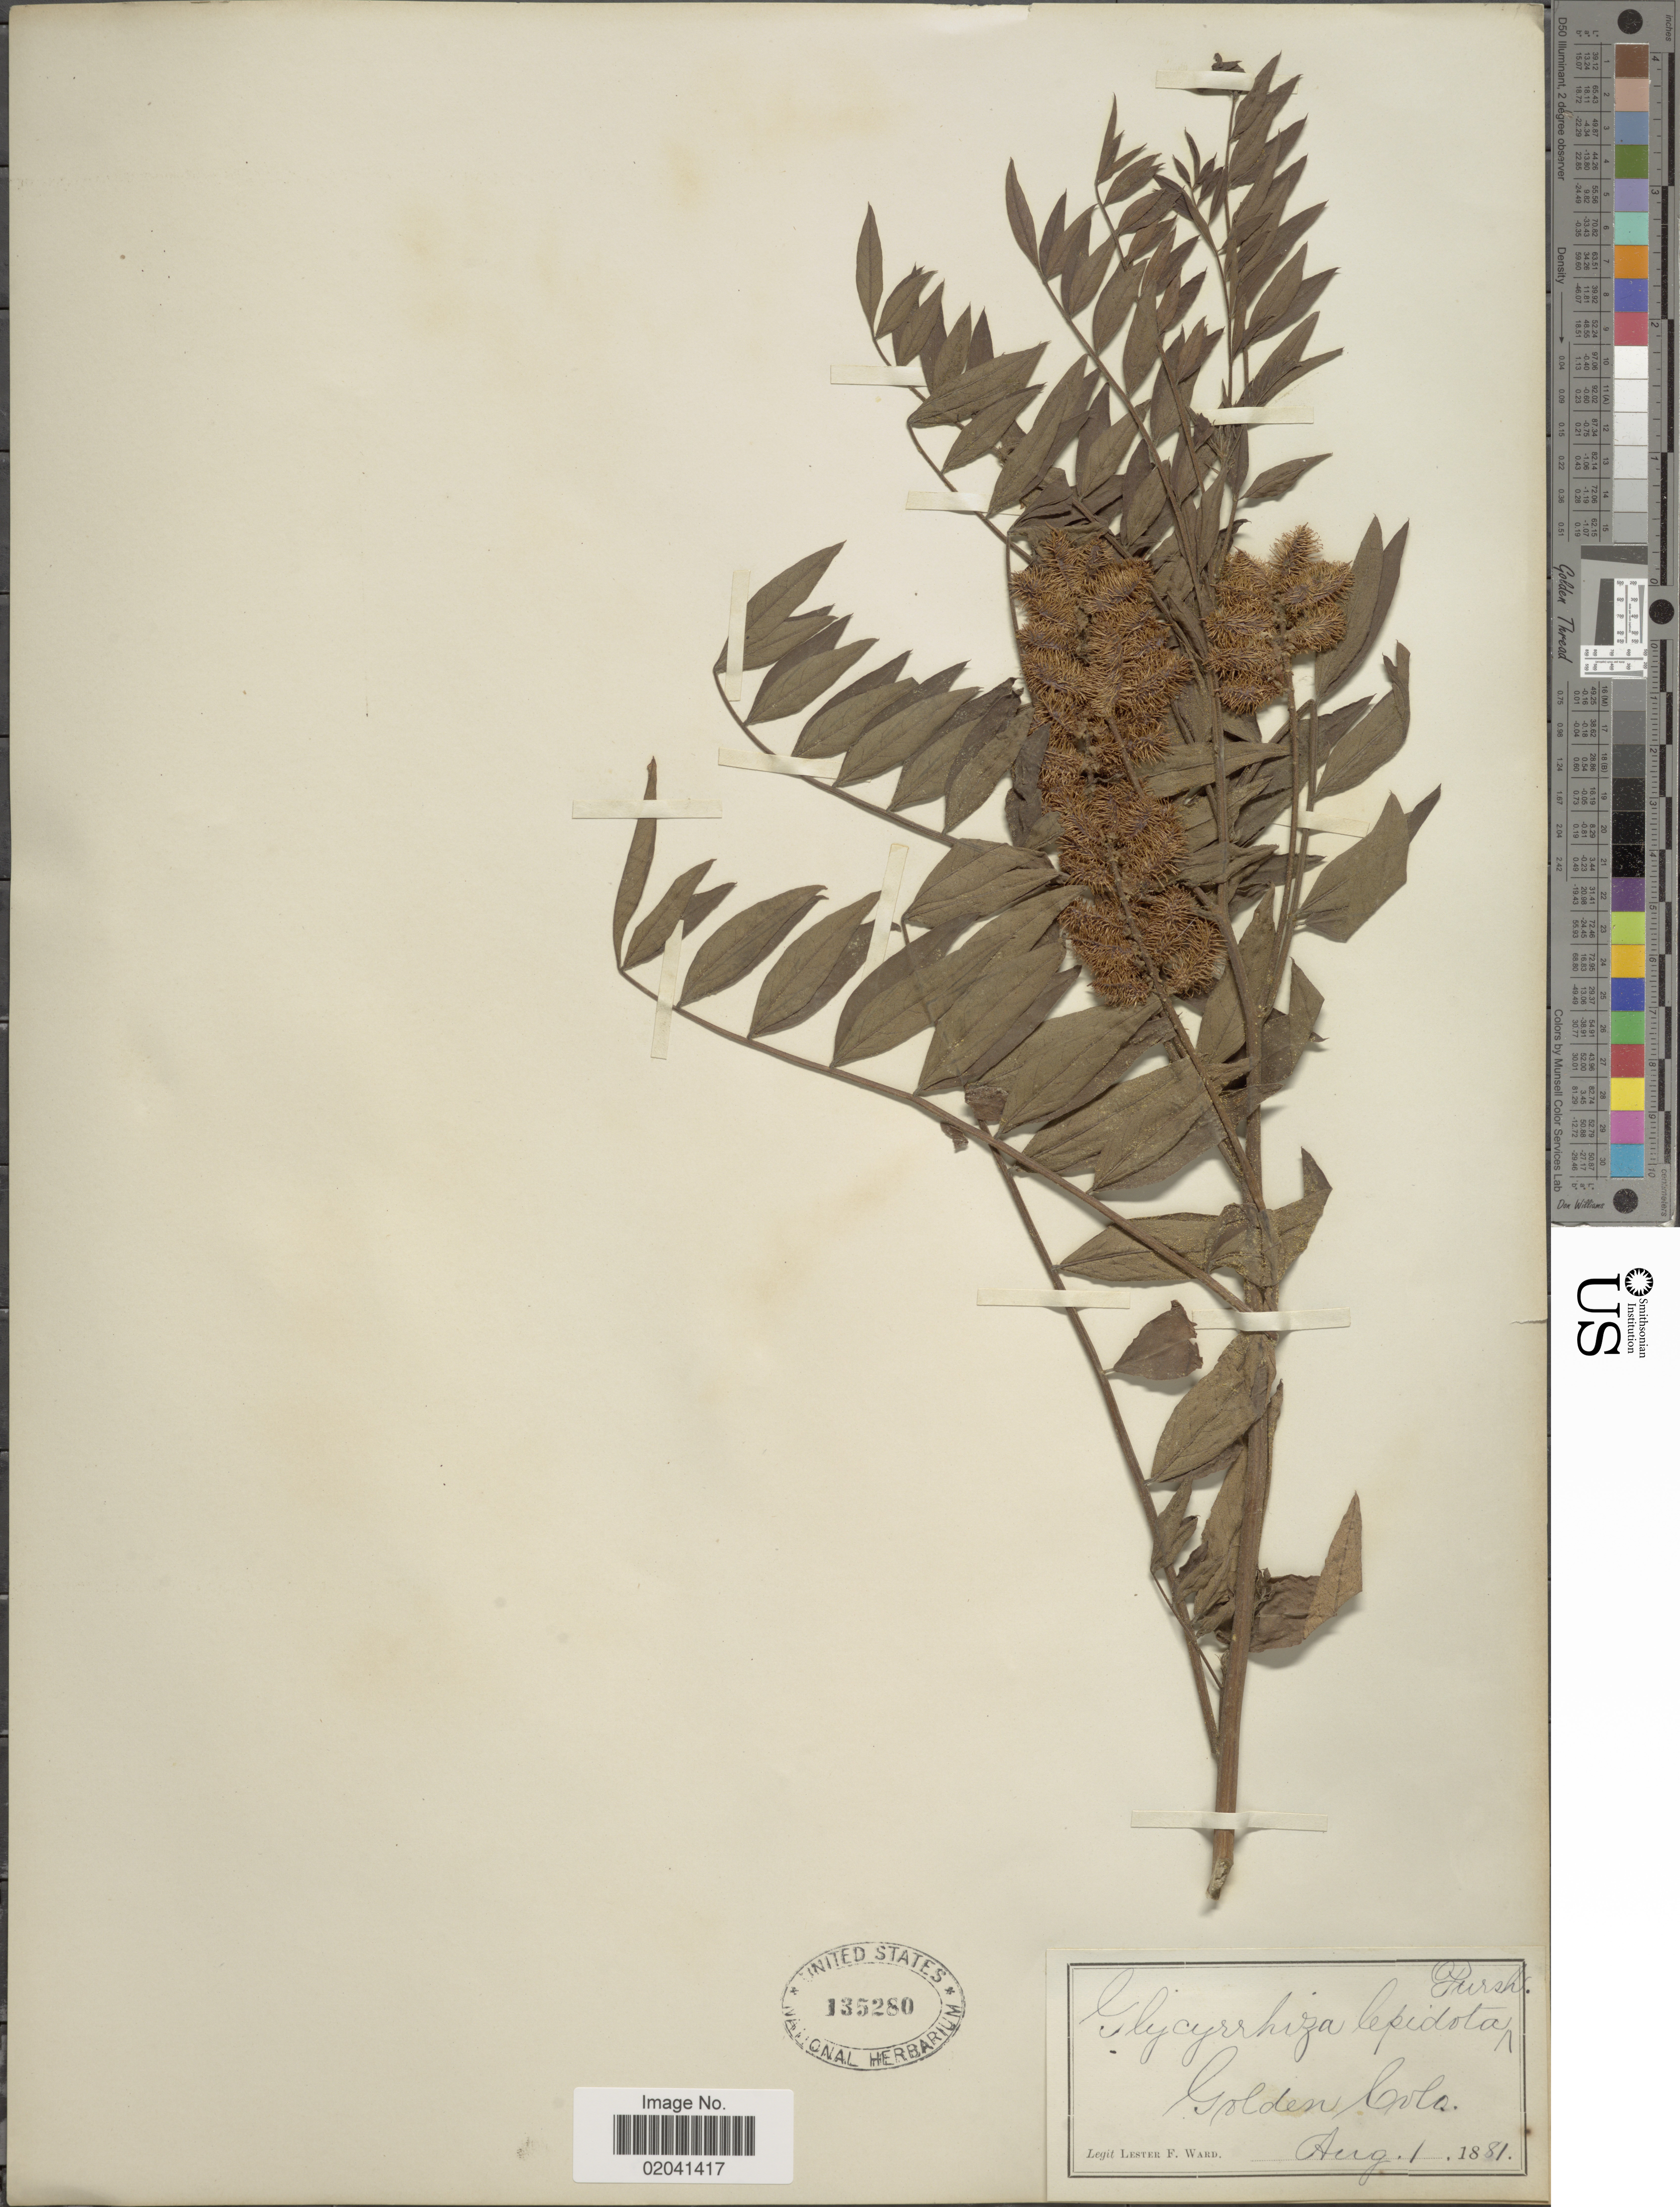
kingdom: Plantae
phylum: Tracheophyta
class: Magnoliopsida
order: Fabales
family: Fabaceae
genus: Glycyrrhiza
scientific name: Glycyrrhiza lepidota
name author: Pursh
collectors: L. F. Ward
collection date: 1881-08-01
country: United States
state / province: Colorado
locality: Golden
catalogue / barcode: US 135280